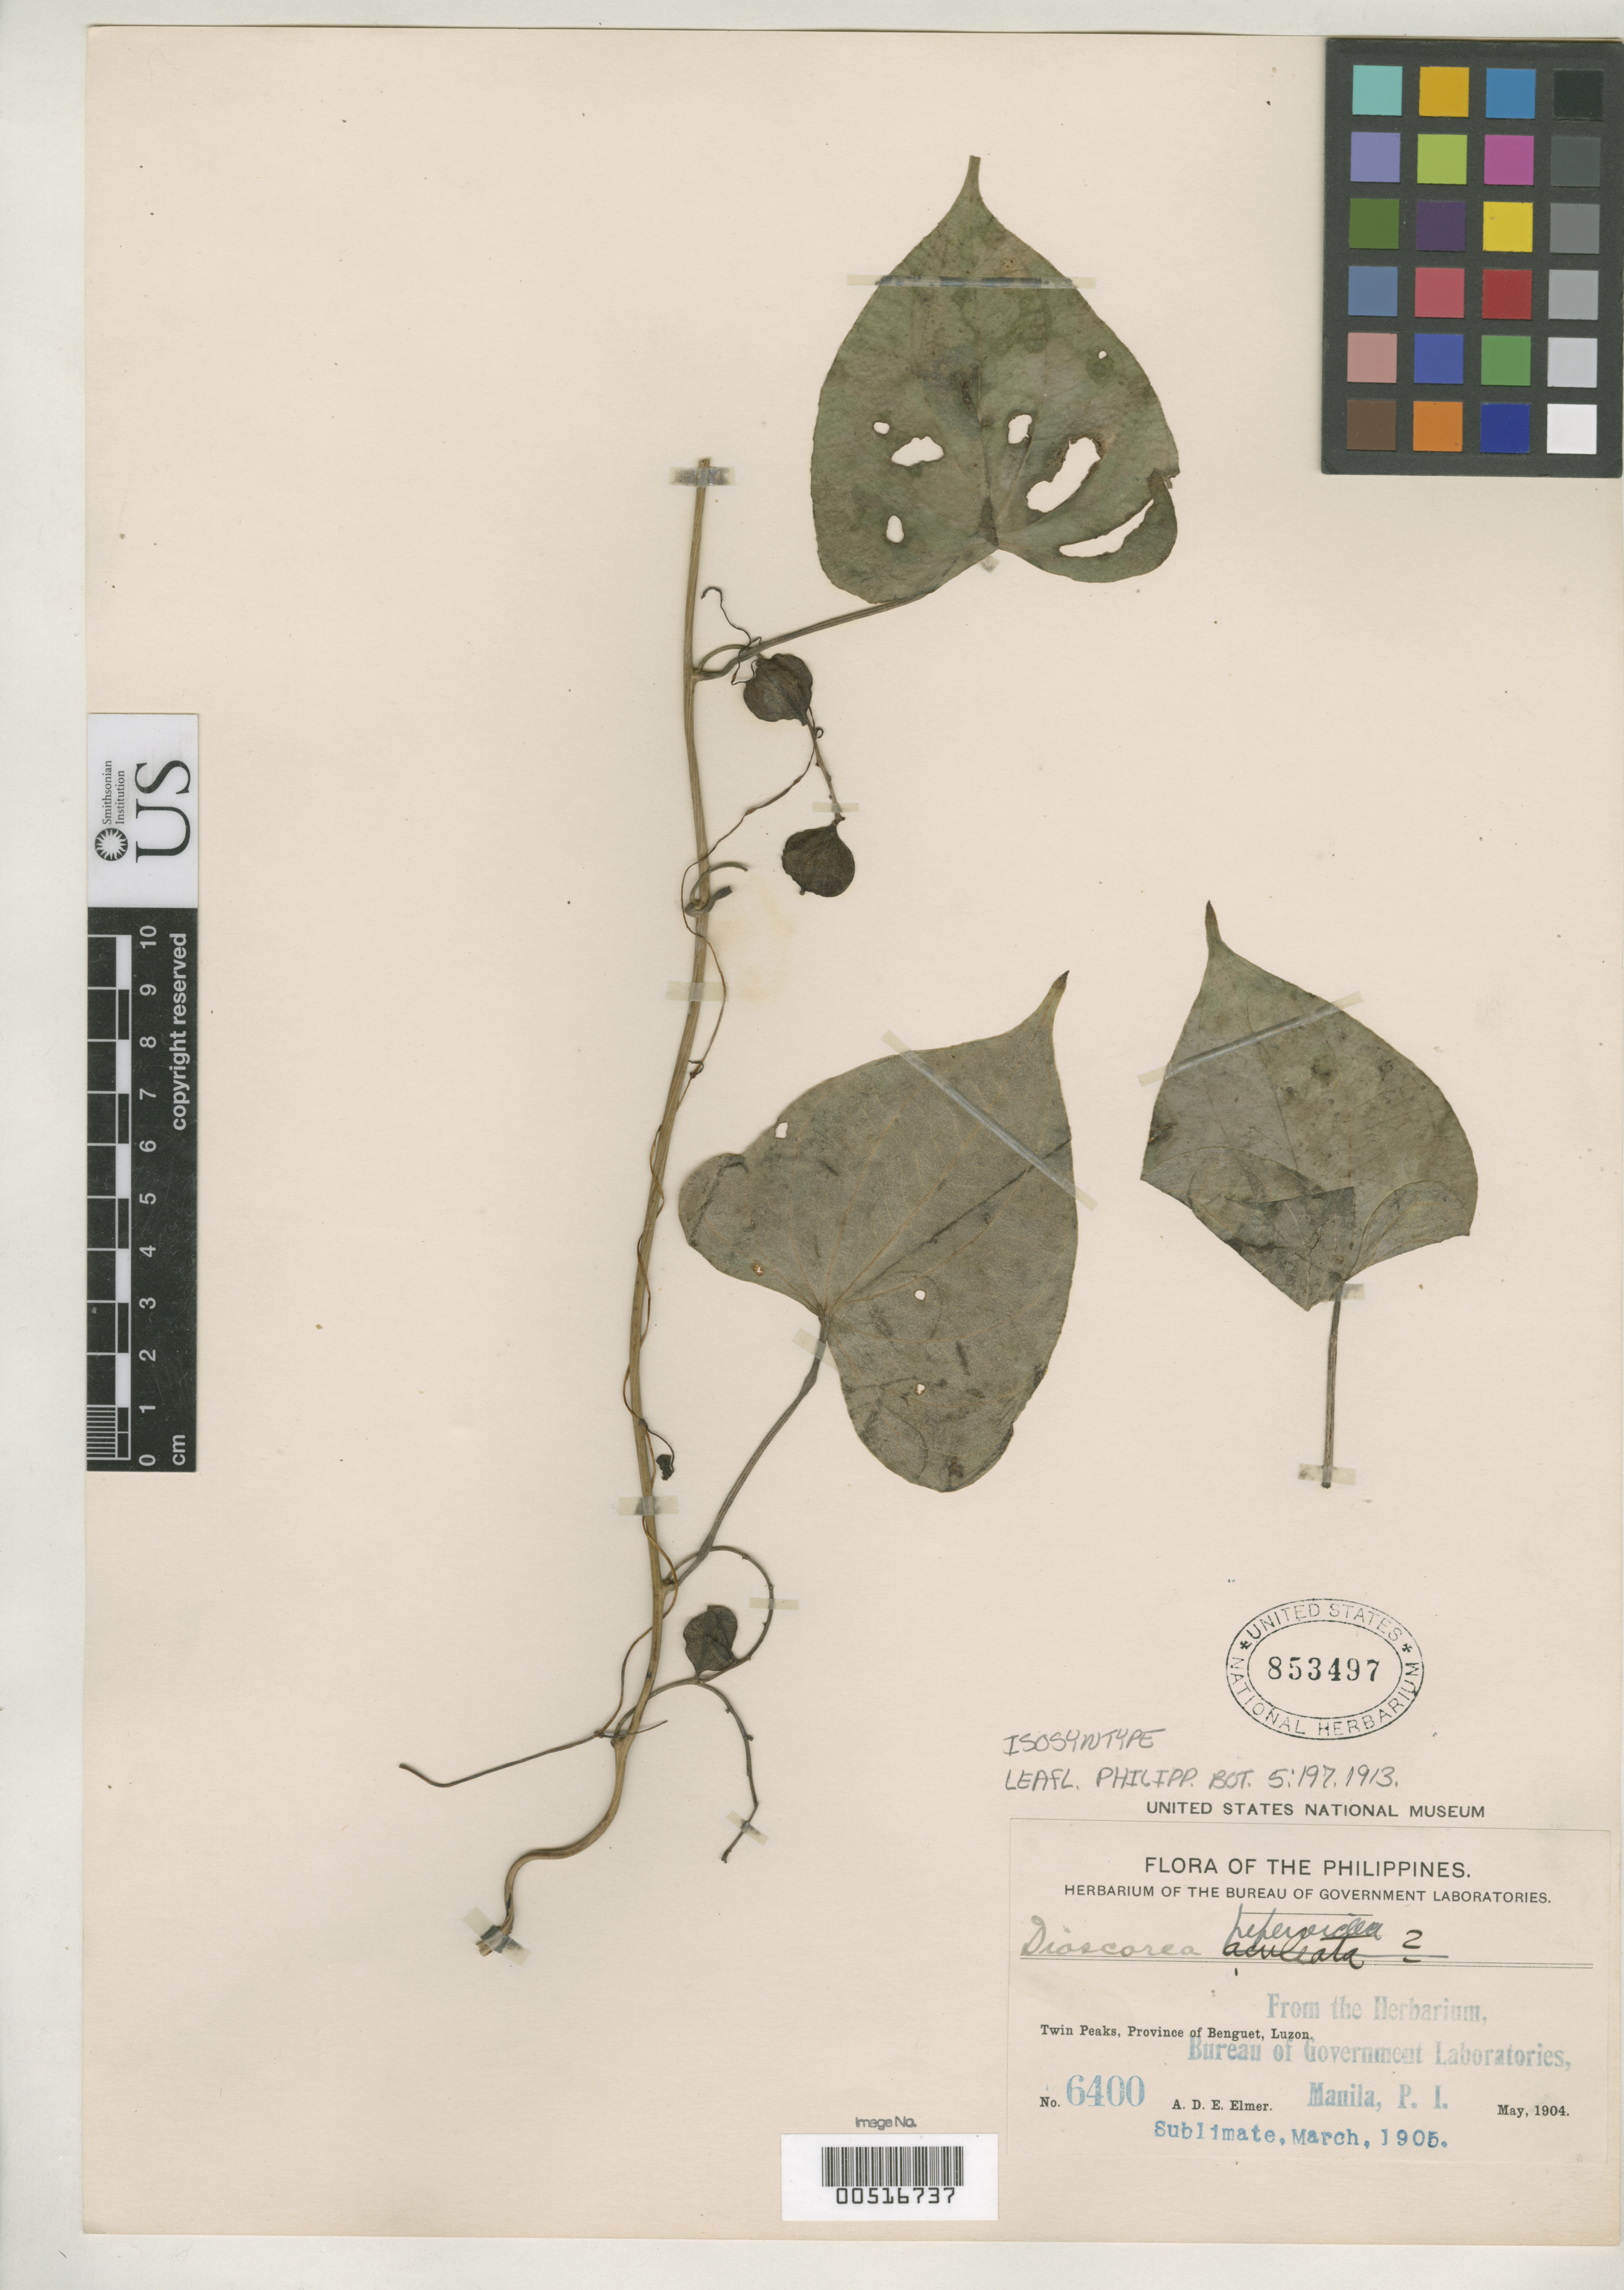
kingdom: Plantae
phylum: Tracheophyta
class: Liliopsida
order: Dioscoreales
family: Dioscoreaceae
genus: Dioscorea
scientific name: Dioscorea peperoides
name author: Prain & Burkill in Elmer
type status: Isosyntype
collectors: A. D. E. Elmer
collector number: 6400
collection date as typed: May 1904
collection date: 1904-05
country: Philippines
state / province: Cordillera (Administrative Region)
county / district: Benguet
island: Luzon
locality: Twin Peaks.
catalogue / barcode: US 853497